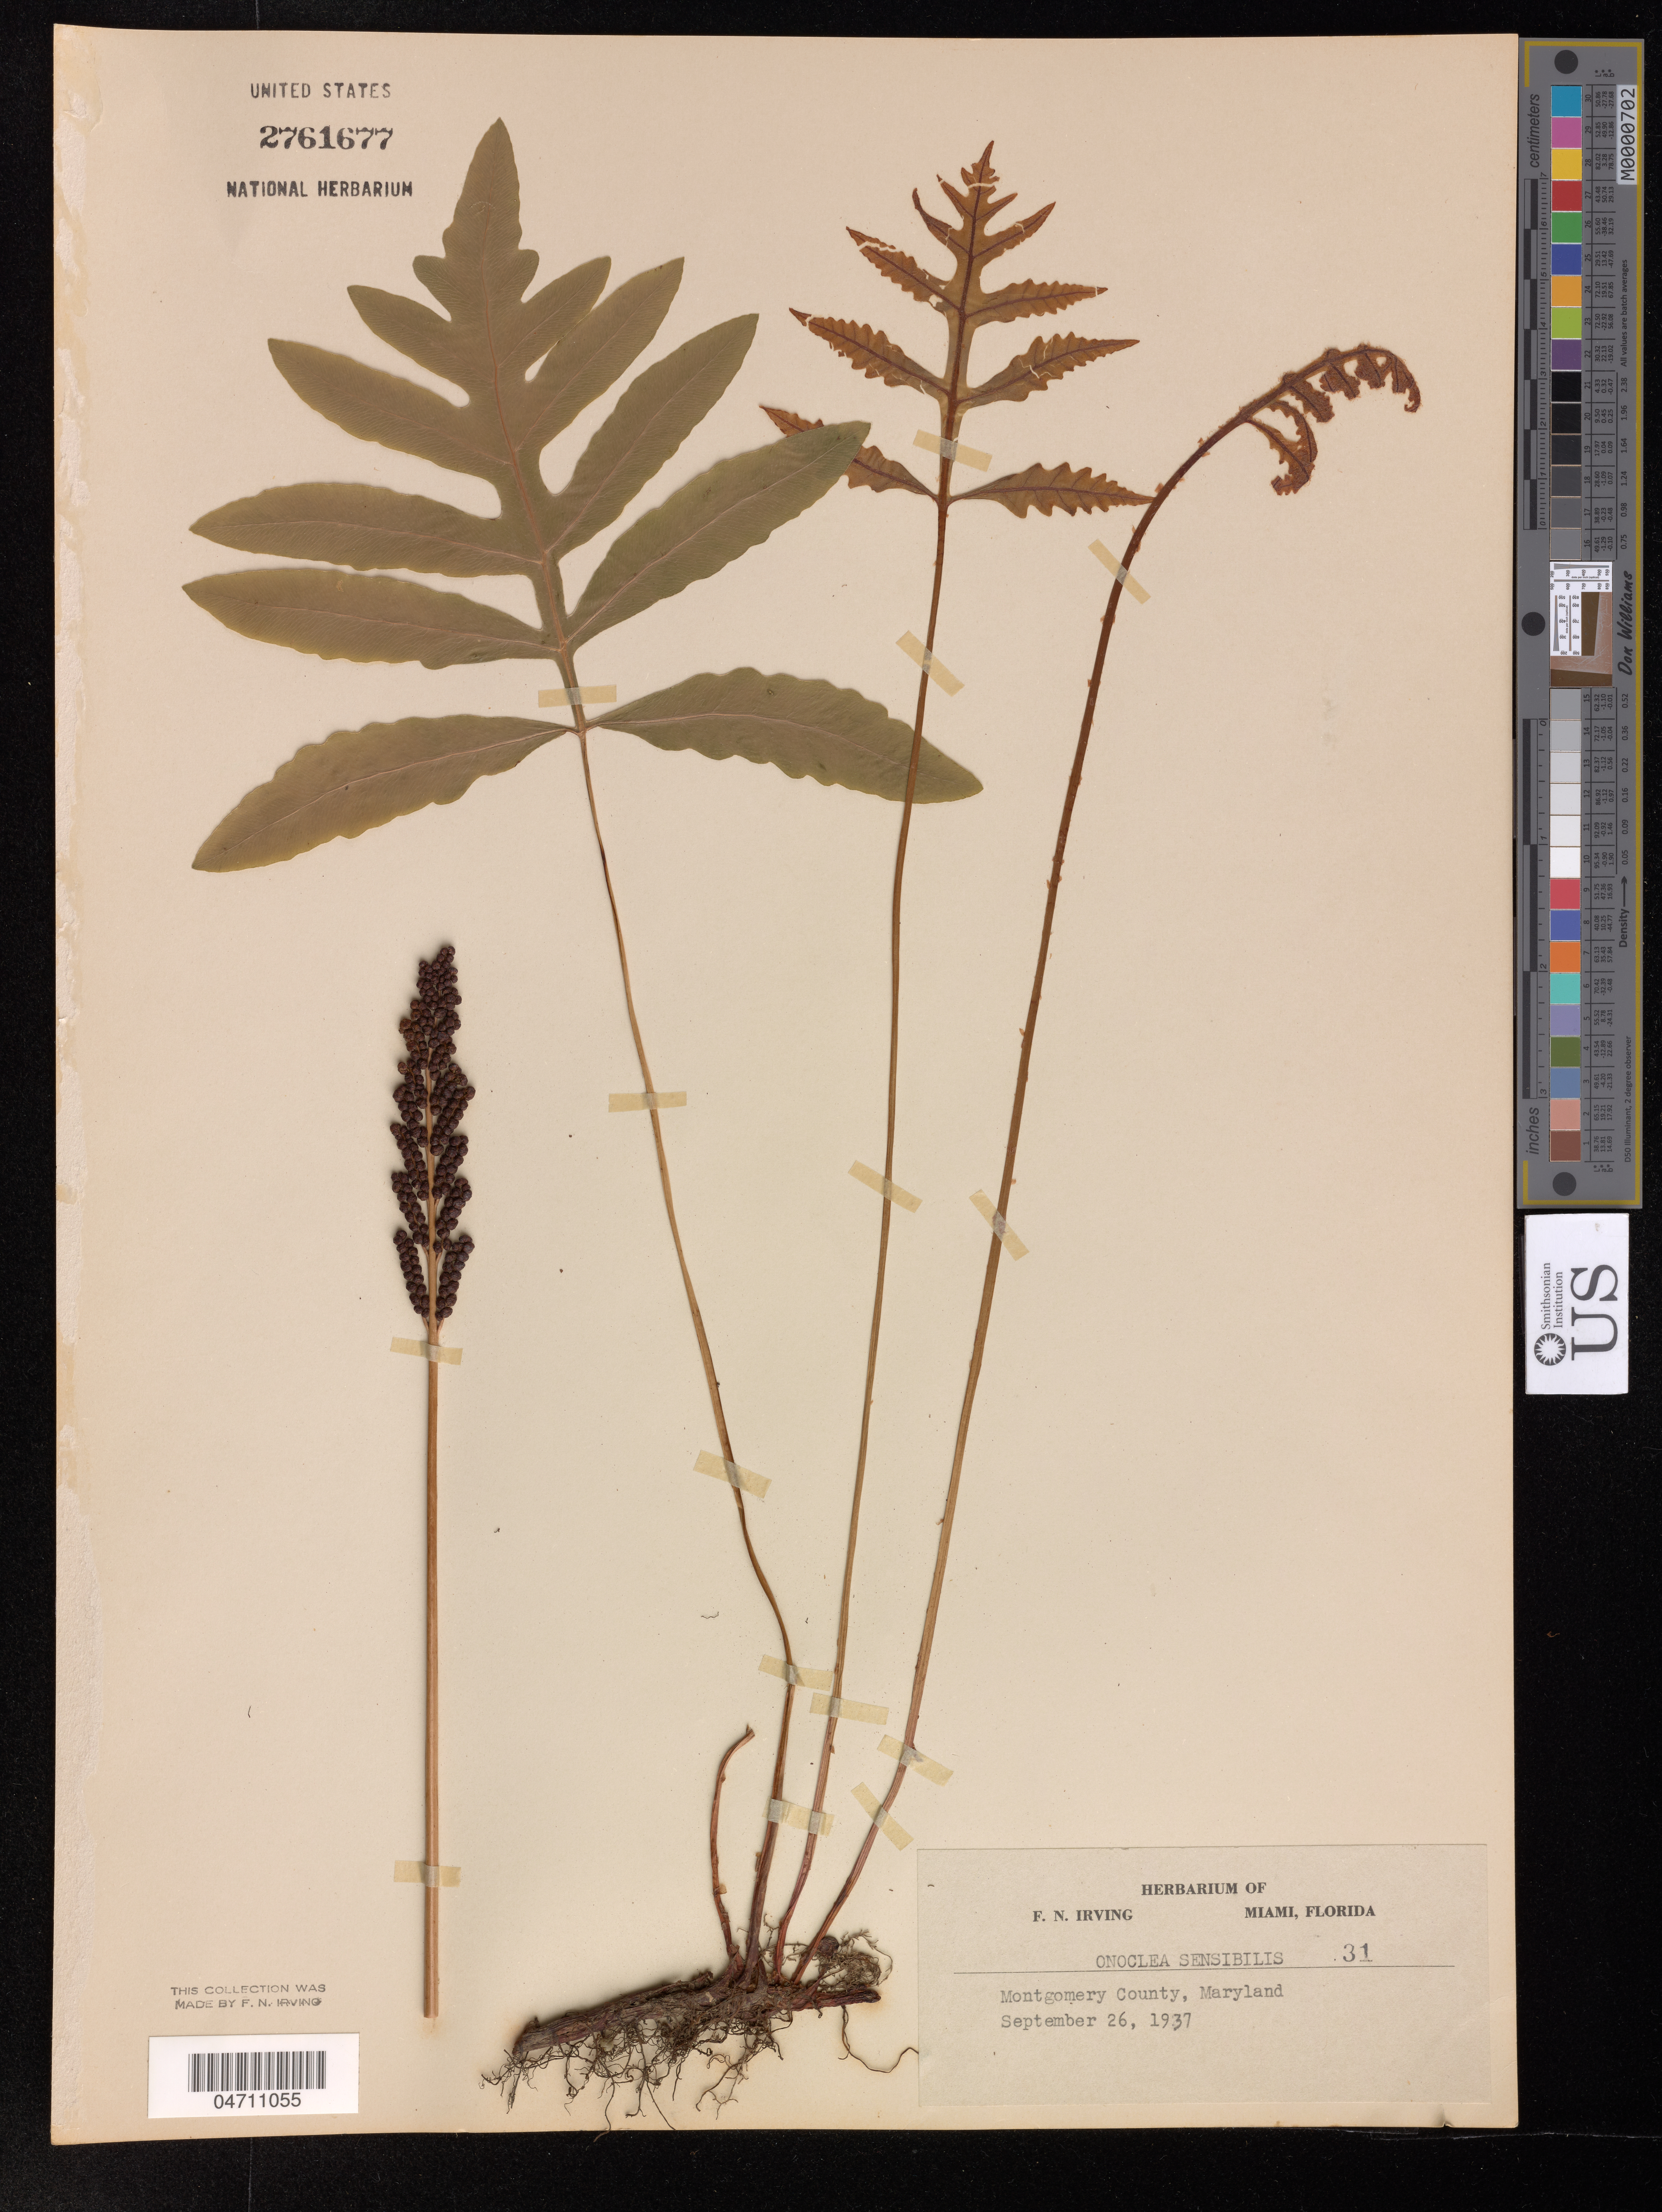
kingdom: Plantae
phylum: Tracheophyta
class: Polypodiopsida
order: Polypodiales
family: Onocleaceae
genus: Onoclea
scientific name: Onoclea sensibilis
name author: L.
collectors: F. Irving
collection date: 1937-09-26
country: United States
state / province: Maryland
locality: Montgomery County.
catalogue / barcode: US 276177